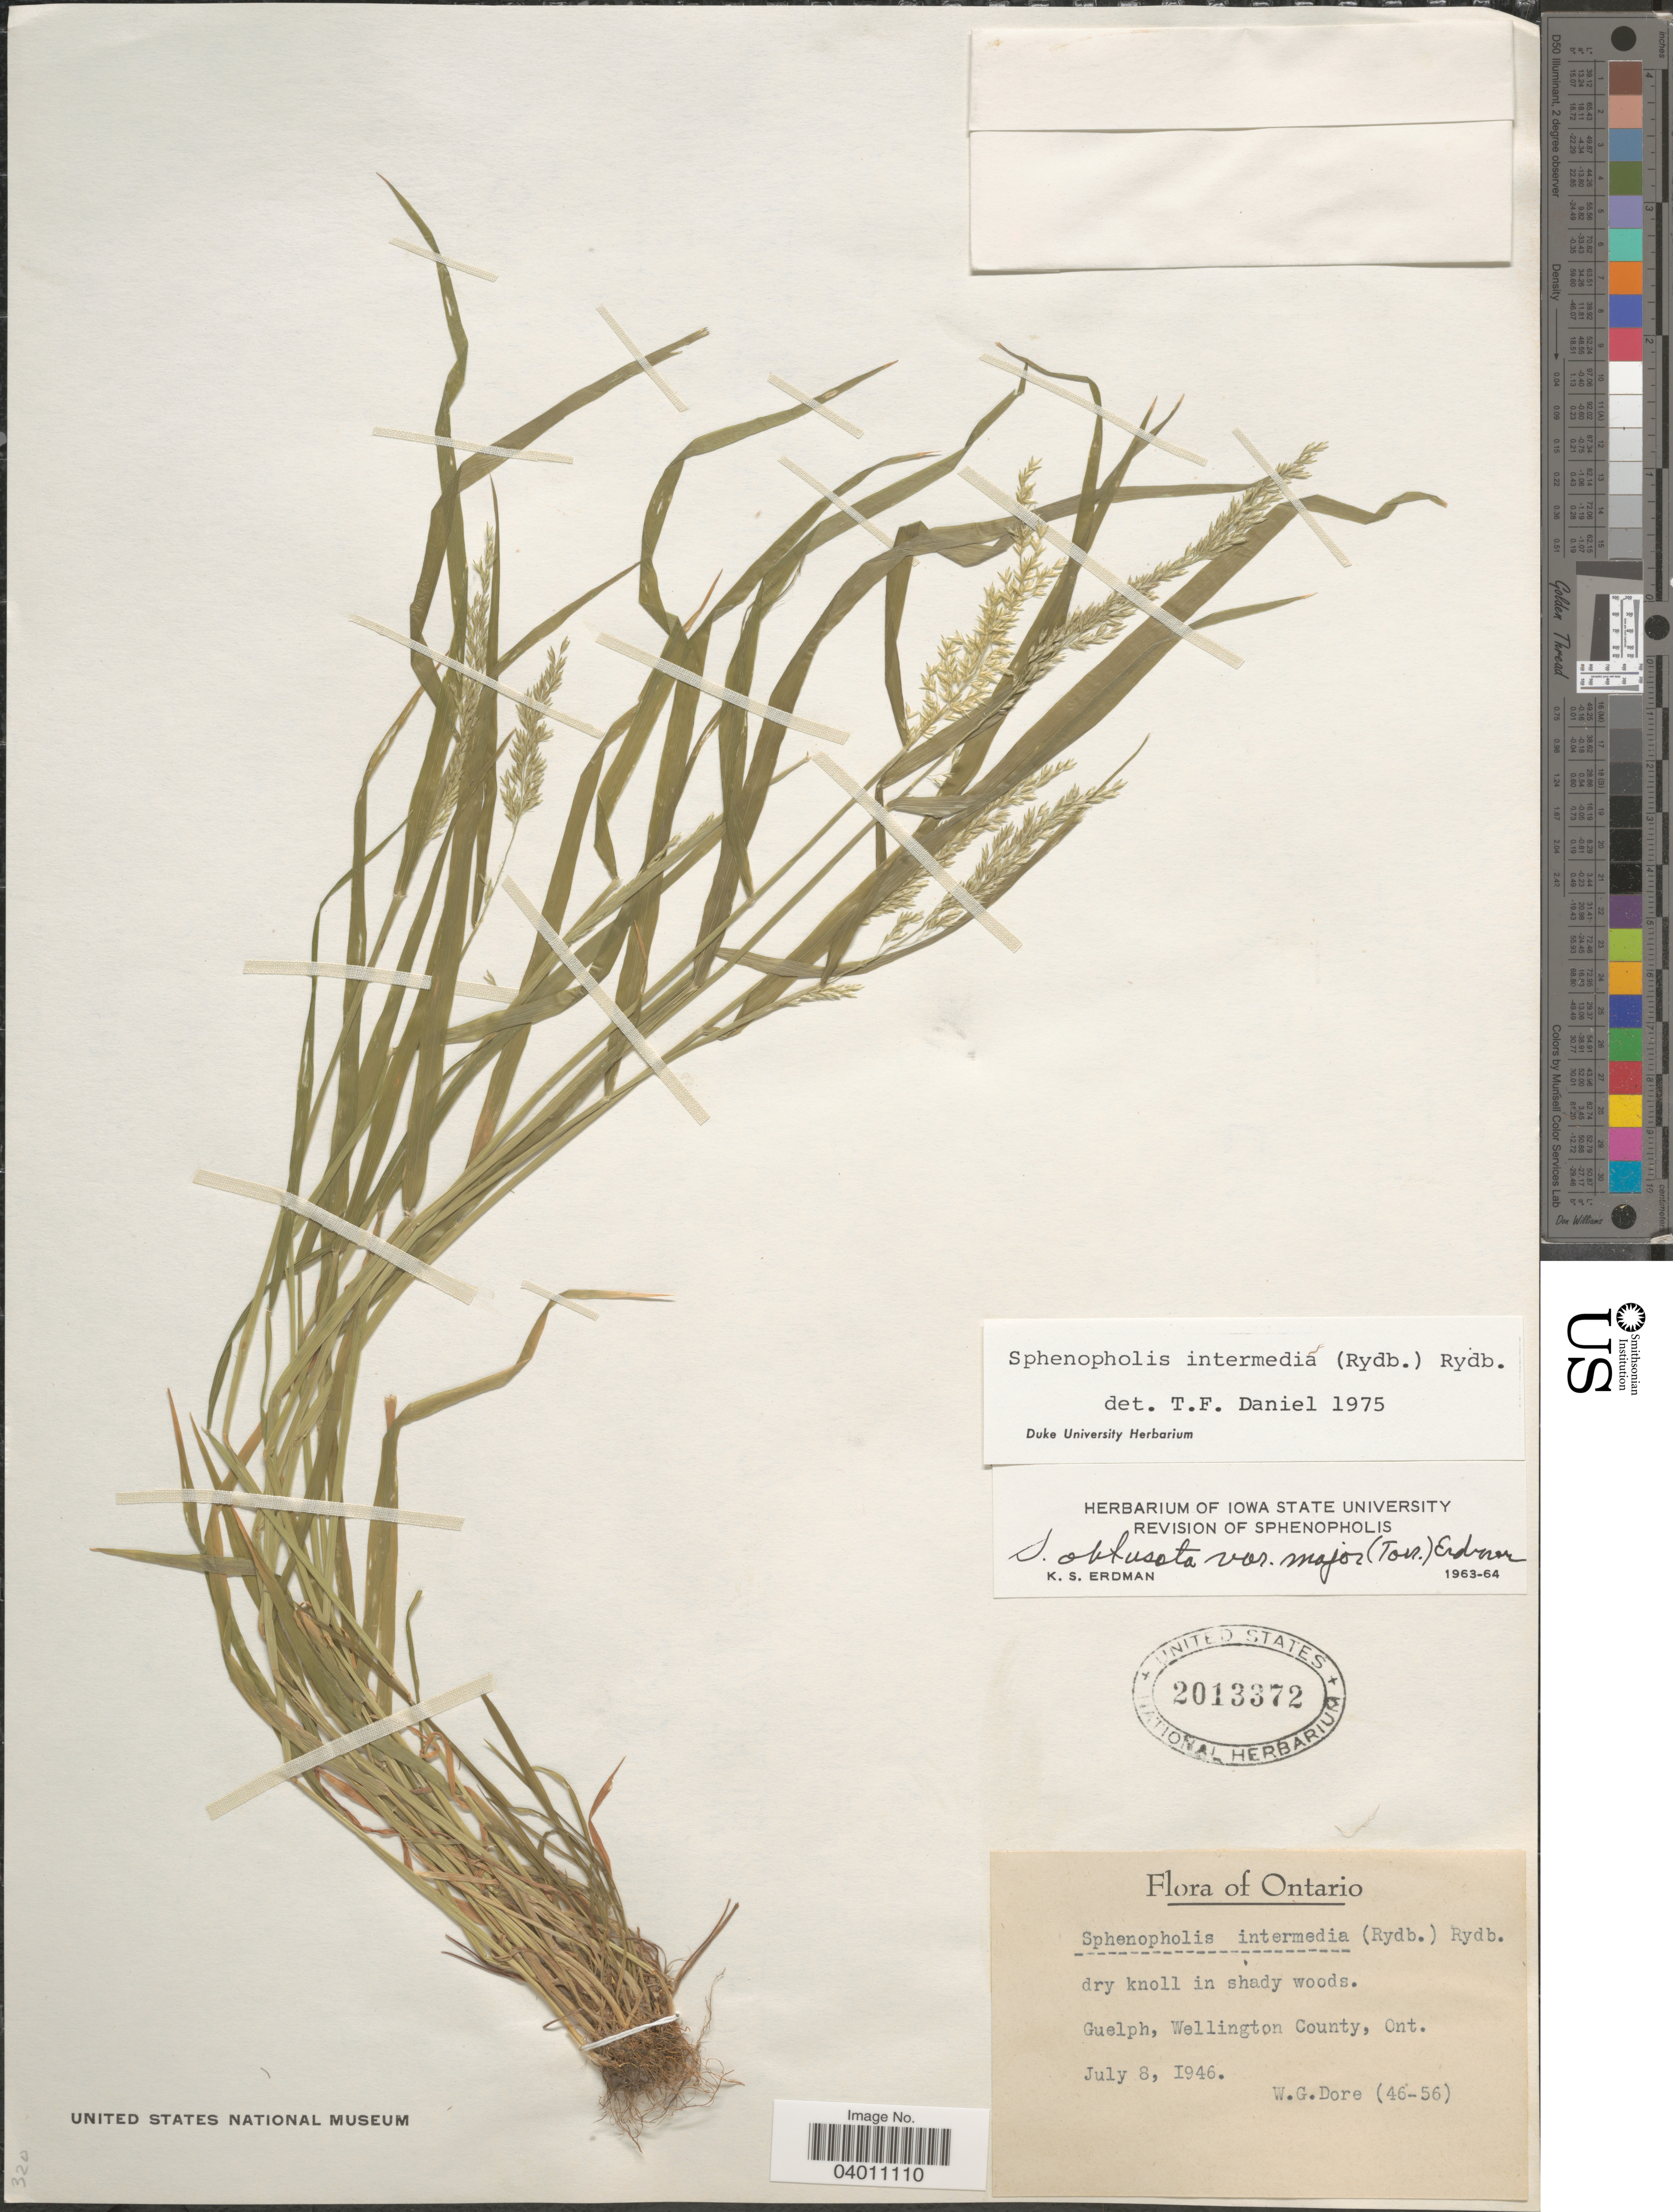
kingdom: Plantae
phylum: Tracheophyta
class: Liliopsida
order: Poales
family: Poaceae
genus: Sphenopholis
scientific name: Sphenopholis intermedia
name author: (Rydb.) Rydb.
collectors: W. Dore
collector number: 46-56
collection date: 1946-07-08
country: Canada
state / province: Ontario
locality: Guelph, Wellington County.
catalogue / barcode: US 2013372